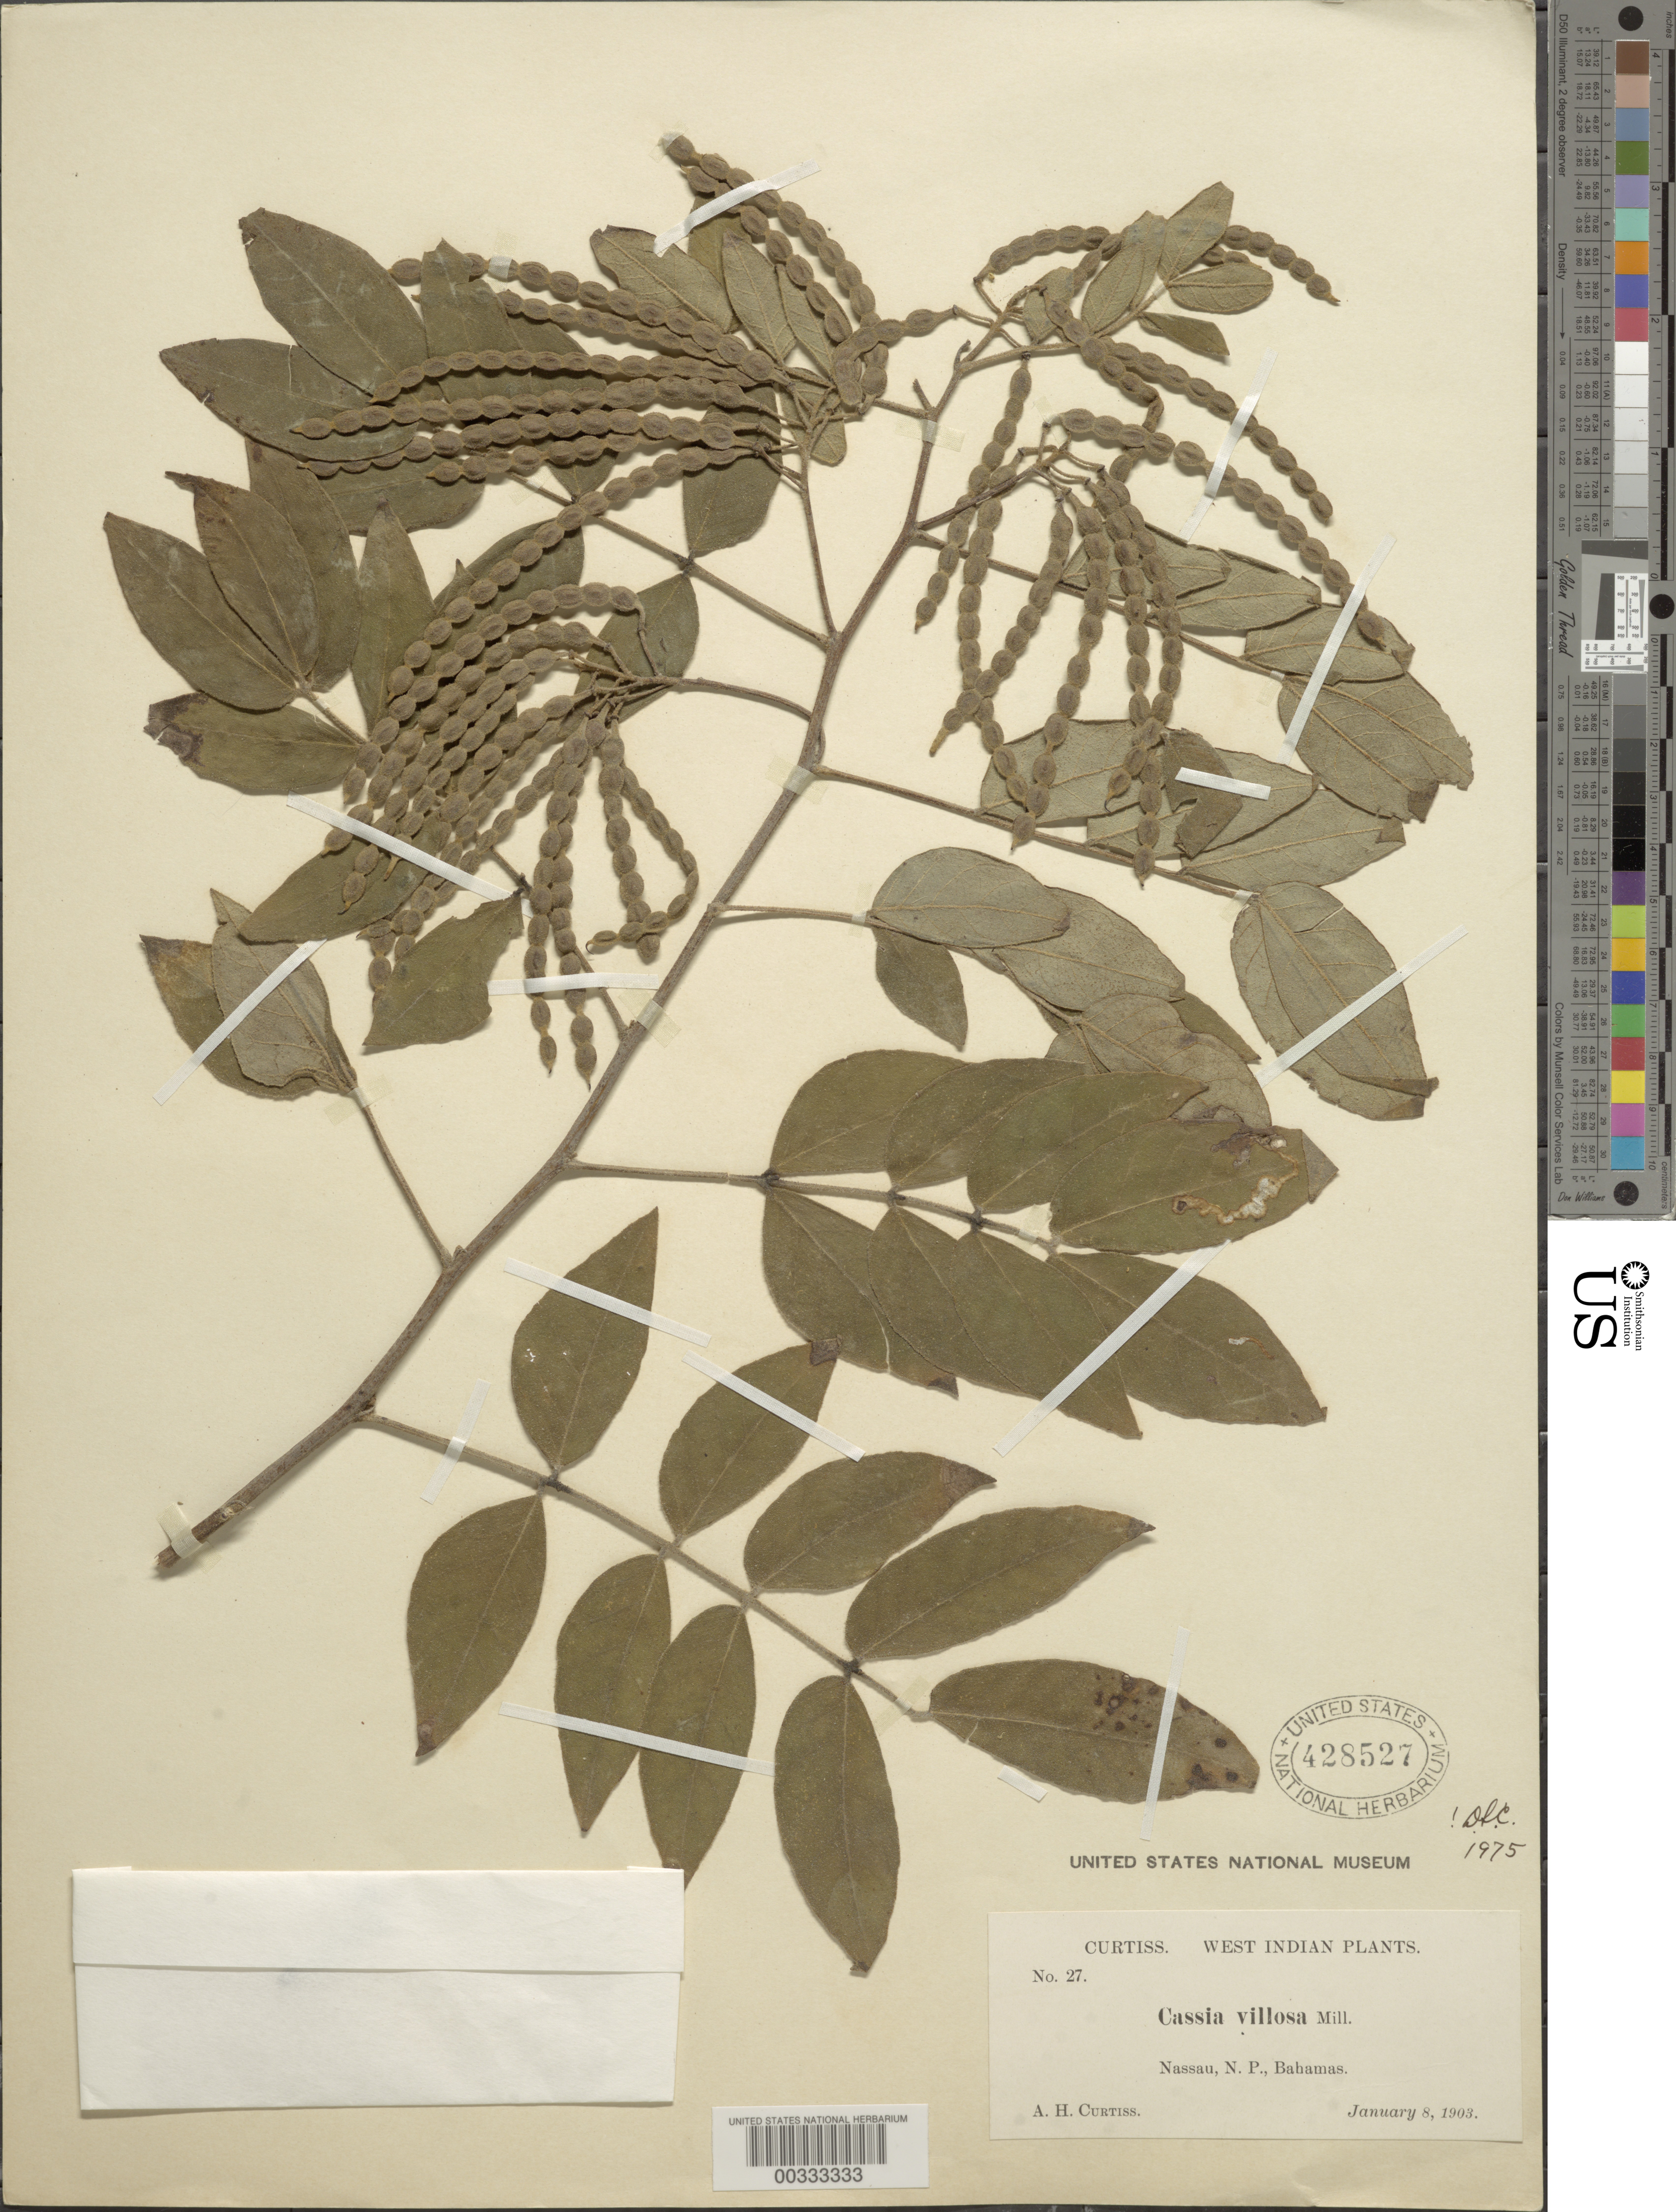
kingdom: Plantae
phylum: Tracheophyta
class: Magnoliopsida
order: Fabales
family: Fabaceae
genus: Senna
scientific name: Senna villosa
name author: (Mill.) H.S. Irwin & Barneby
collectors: A. H. Curtiss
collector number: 27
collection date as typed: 08 Jan 1903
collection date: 1903-01-08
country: Bahamas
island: New Providence Island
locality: Nassau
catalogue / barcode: US 428527